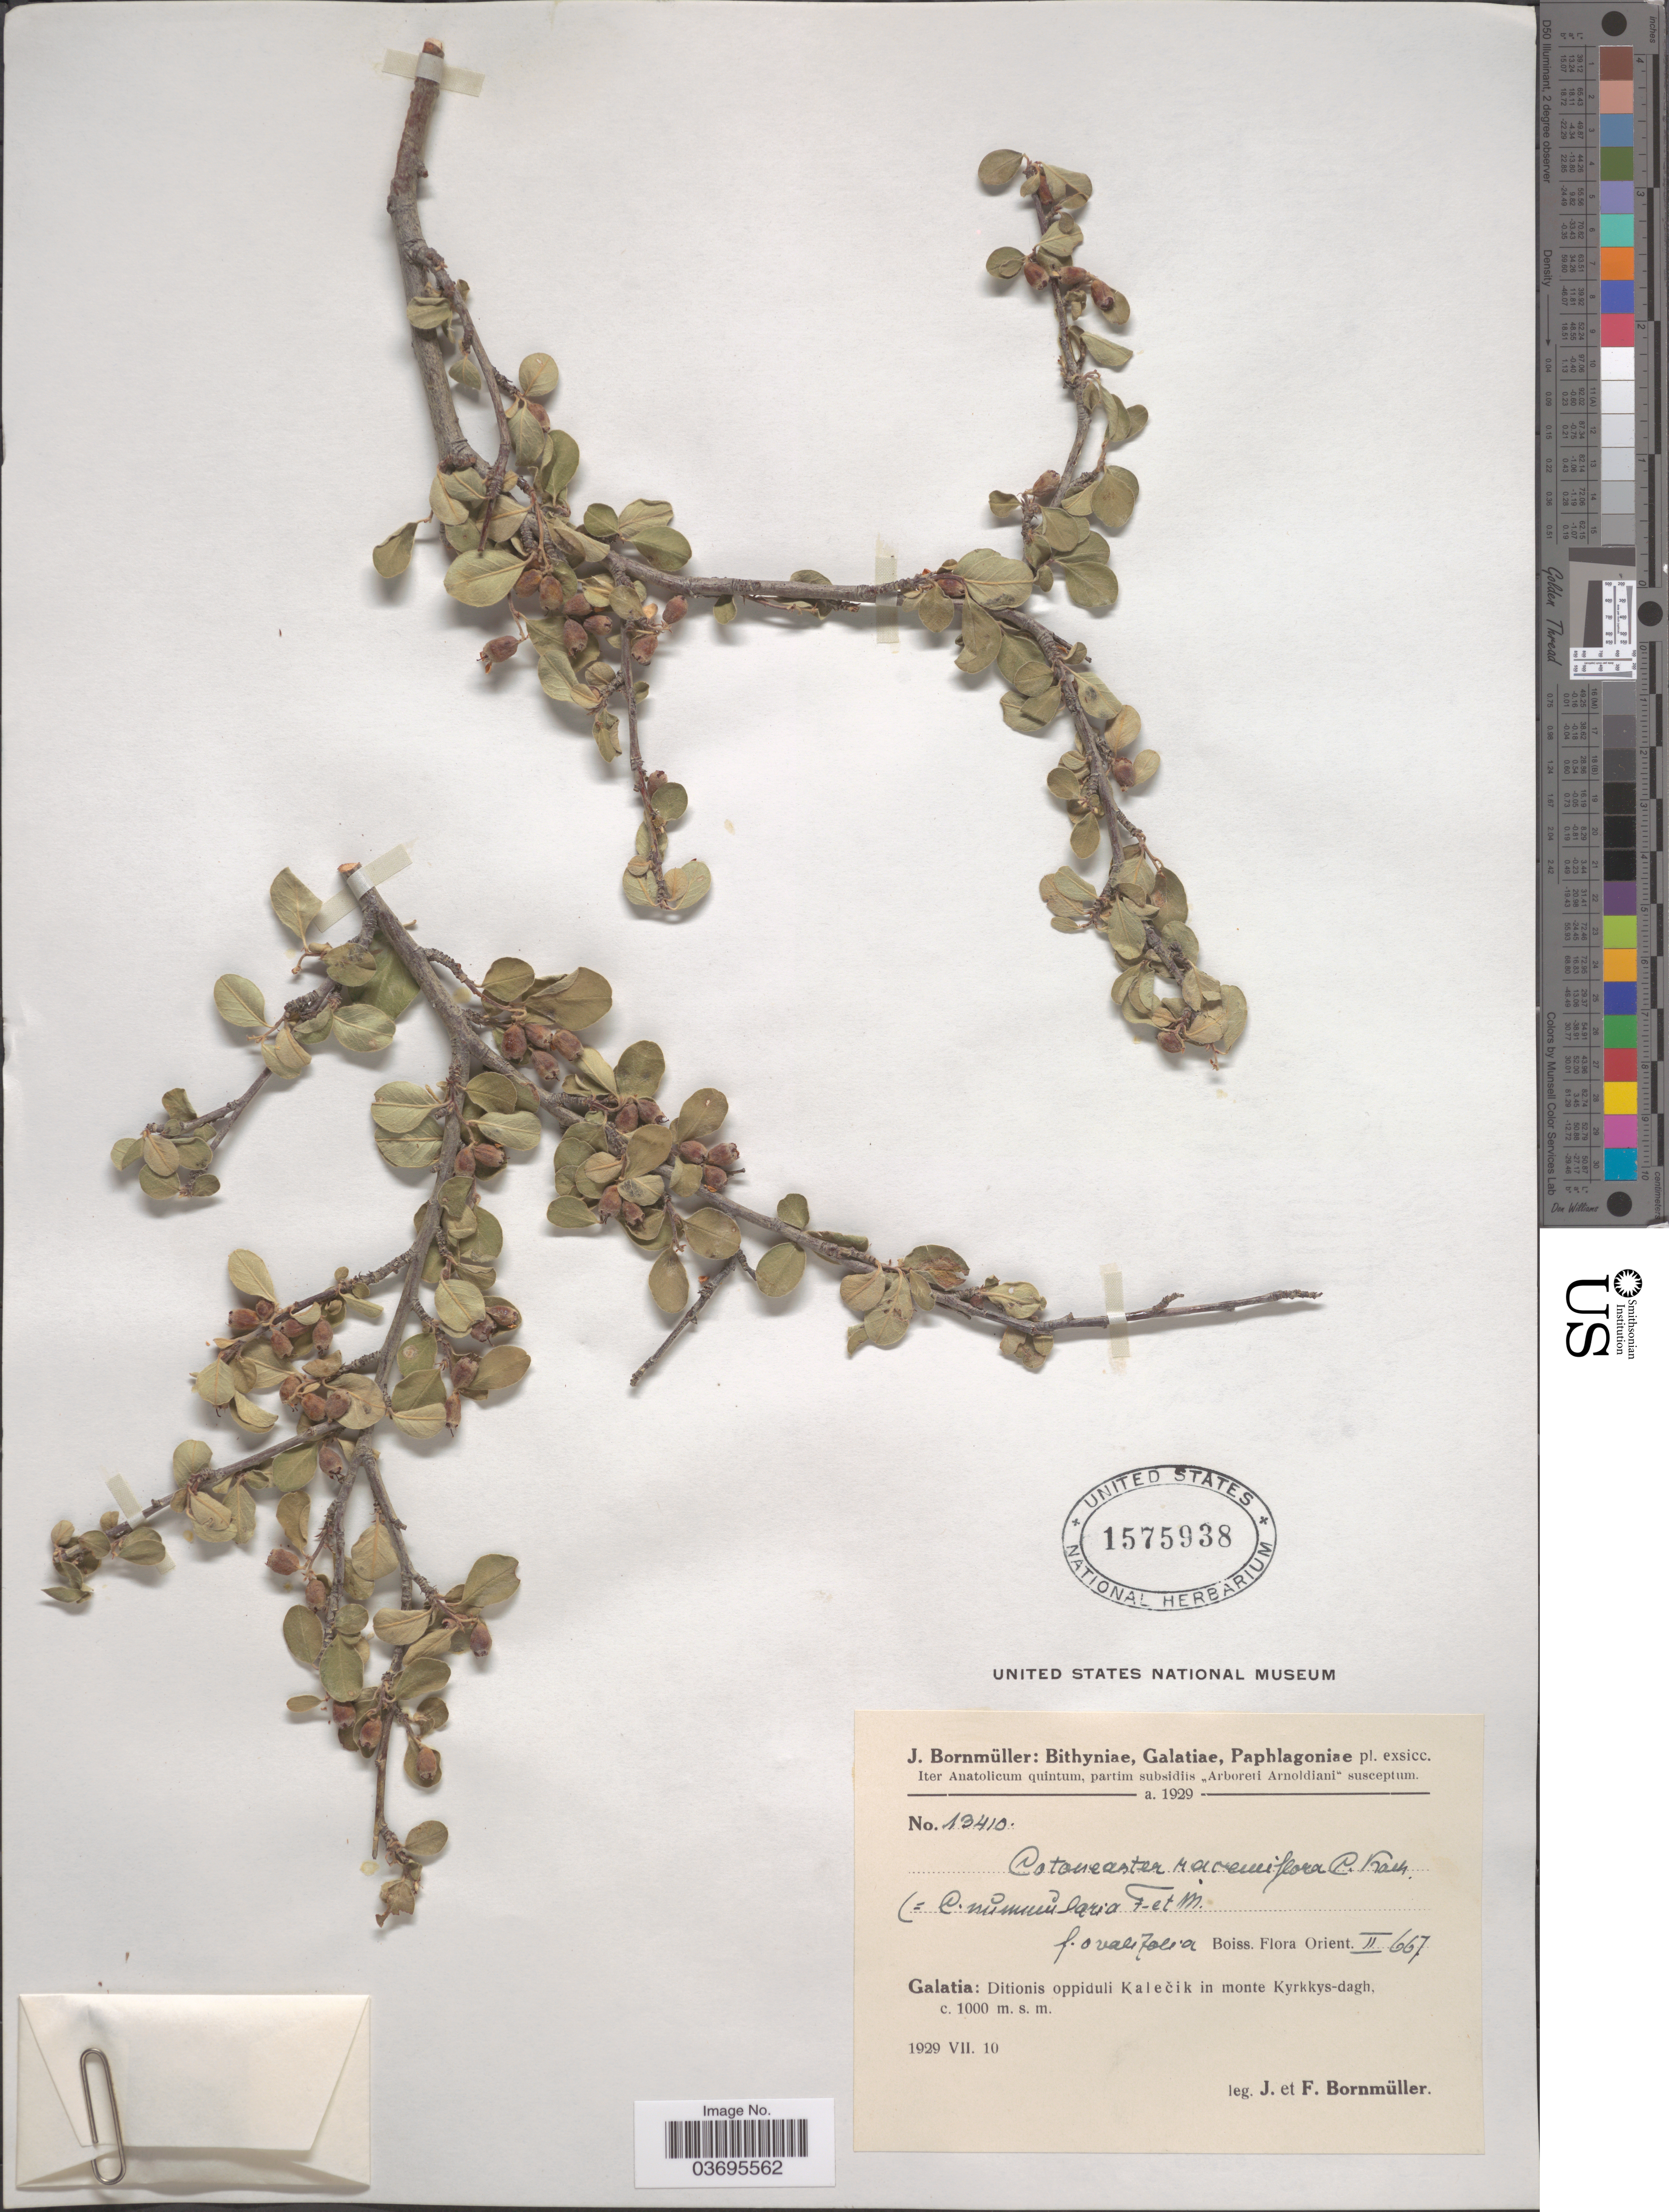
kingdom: Plantae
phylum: Tracheophyta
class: Magnoliopsida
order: Rosales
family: Rosaceae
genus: Cotoneaster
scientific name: Cotoneaster racemiflorus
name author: (Desf.) K. Koch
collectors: J. Bornmüller & F. Bornmüller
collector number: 13410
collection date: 1929-07-10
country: Turkey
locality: Galatia: Ditionis oppiduli Kalečik in monte Kyrkkys-dagh.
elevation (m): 1000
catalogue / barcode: US 1575938